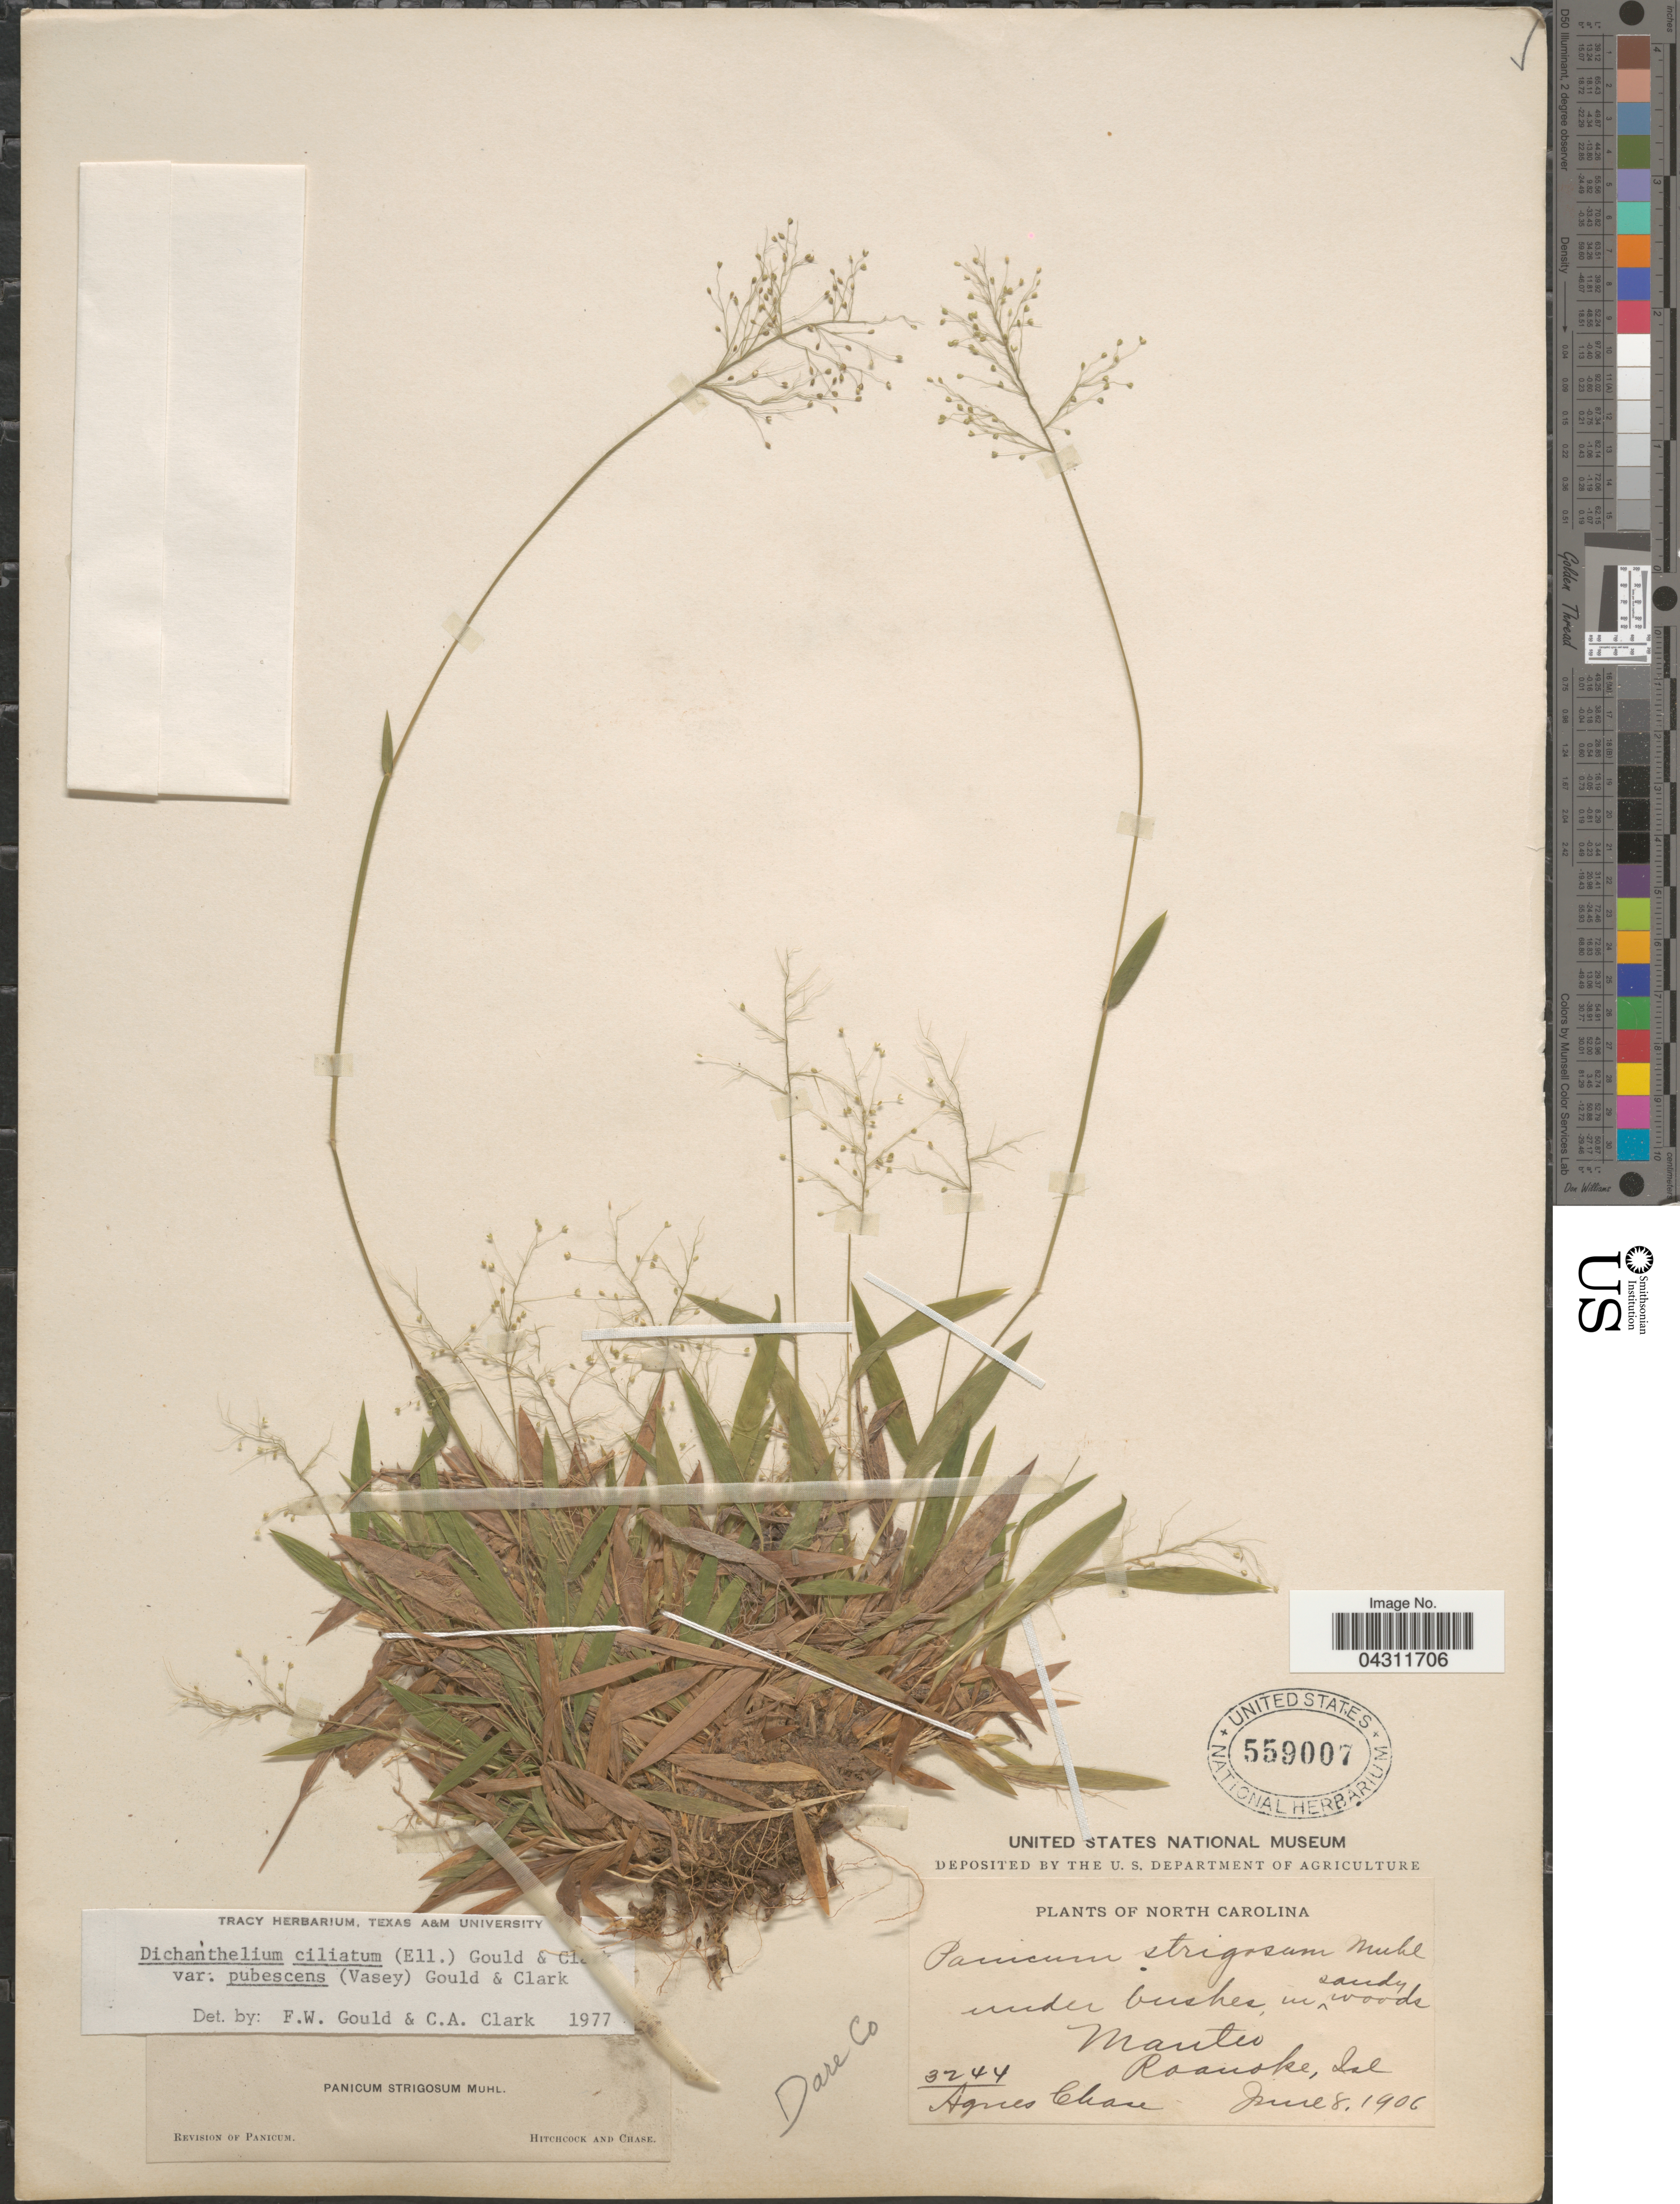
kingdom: Plantae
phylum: Tracheophyta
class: Liliopsida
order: Poales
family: Poaceae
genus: Dichanthelium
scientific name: Dichanthelium strigosum var. glabrescens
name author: (Griseb.) Freckmann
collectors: A. Chase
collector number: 3244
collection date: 1906-06-08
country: United States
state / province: North Carolina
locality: Dare Co. Mantio Roanoke, Isl.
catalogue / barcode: US 559007